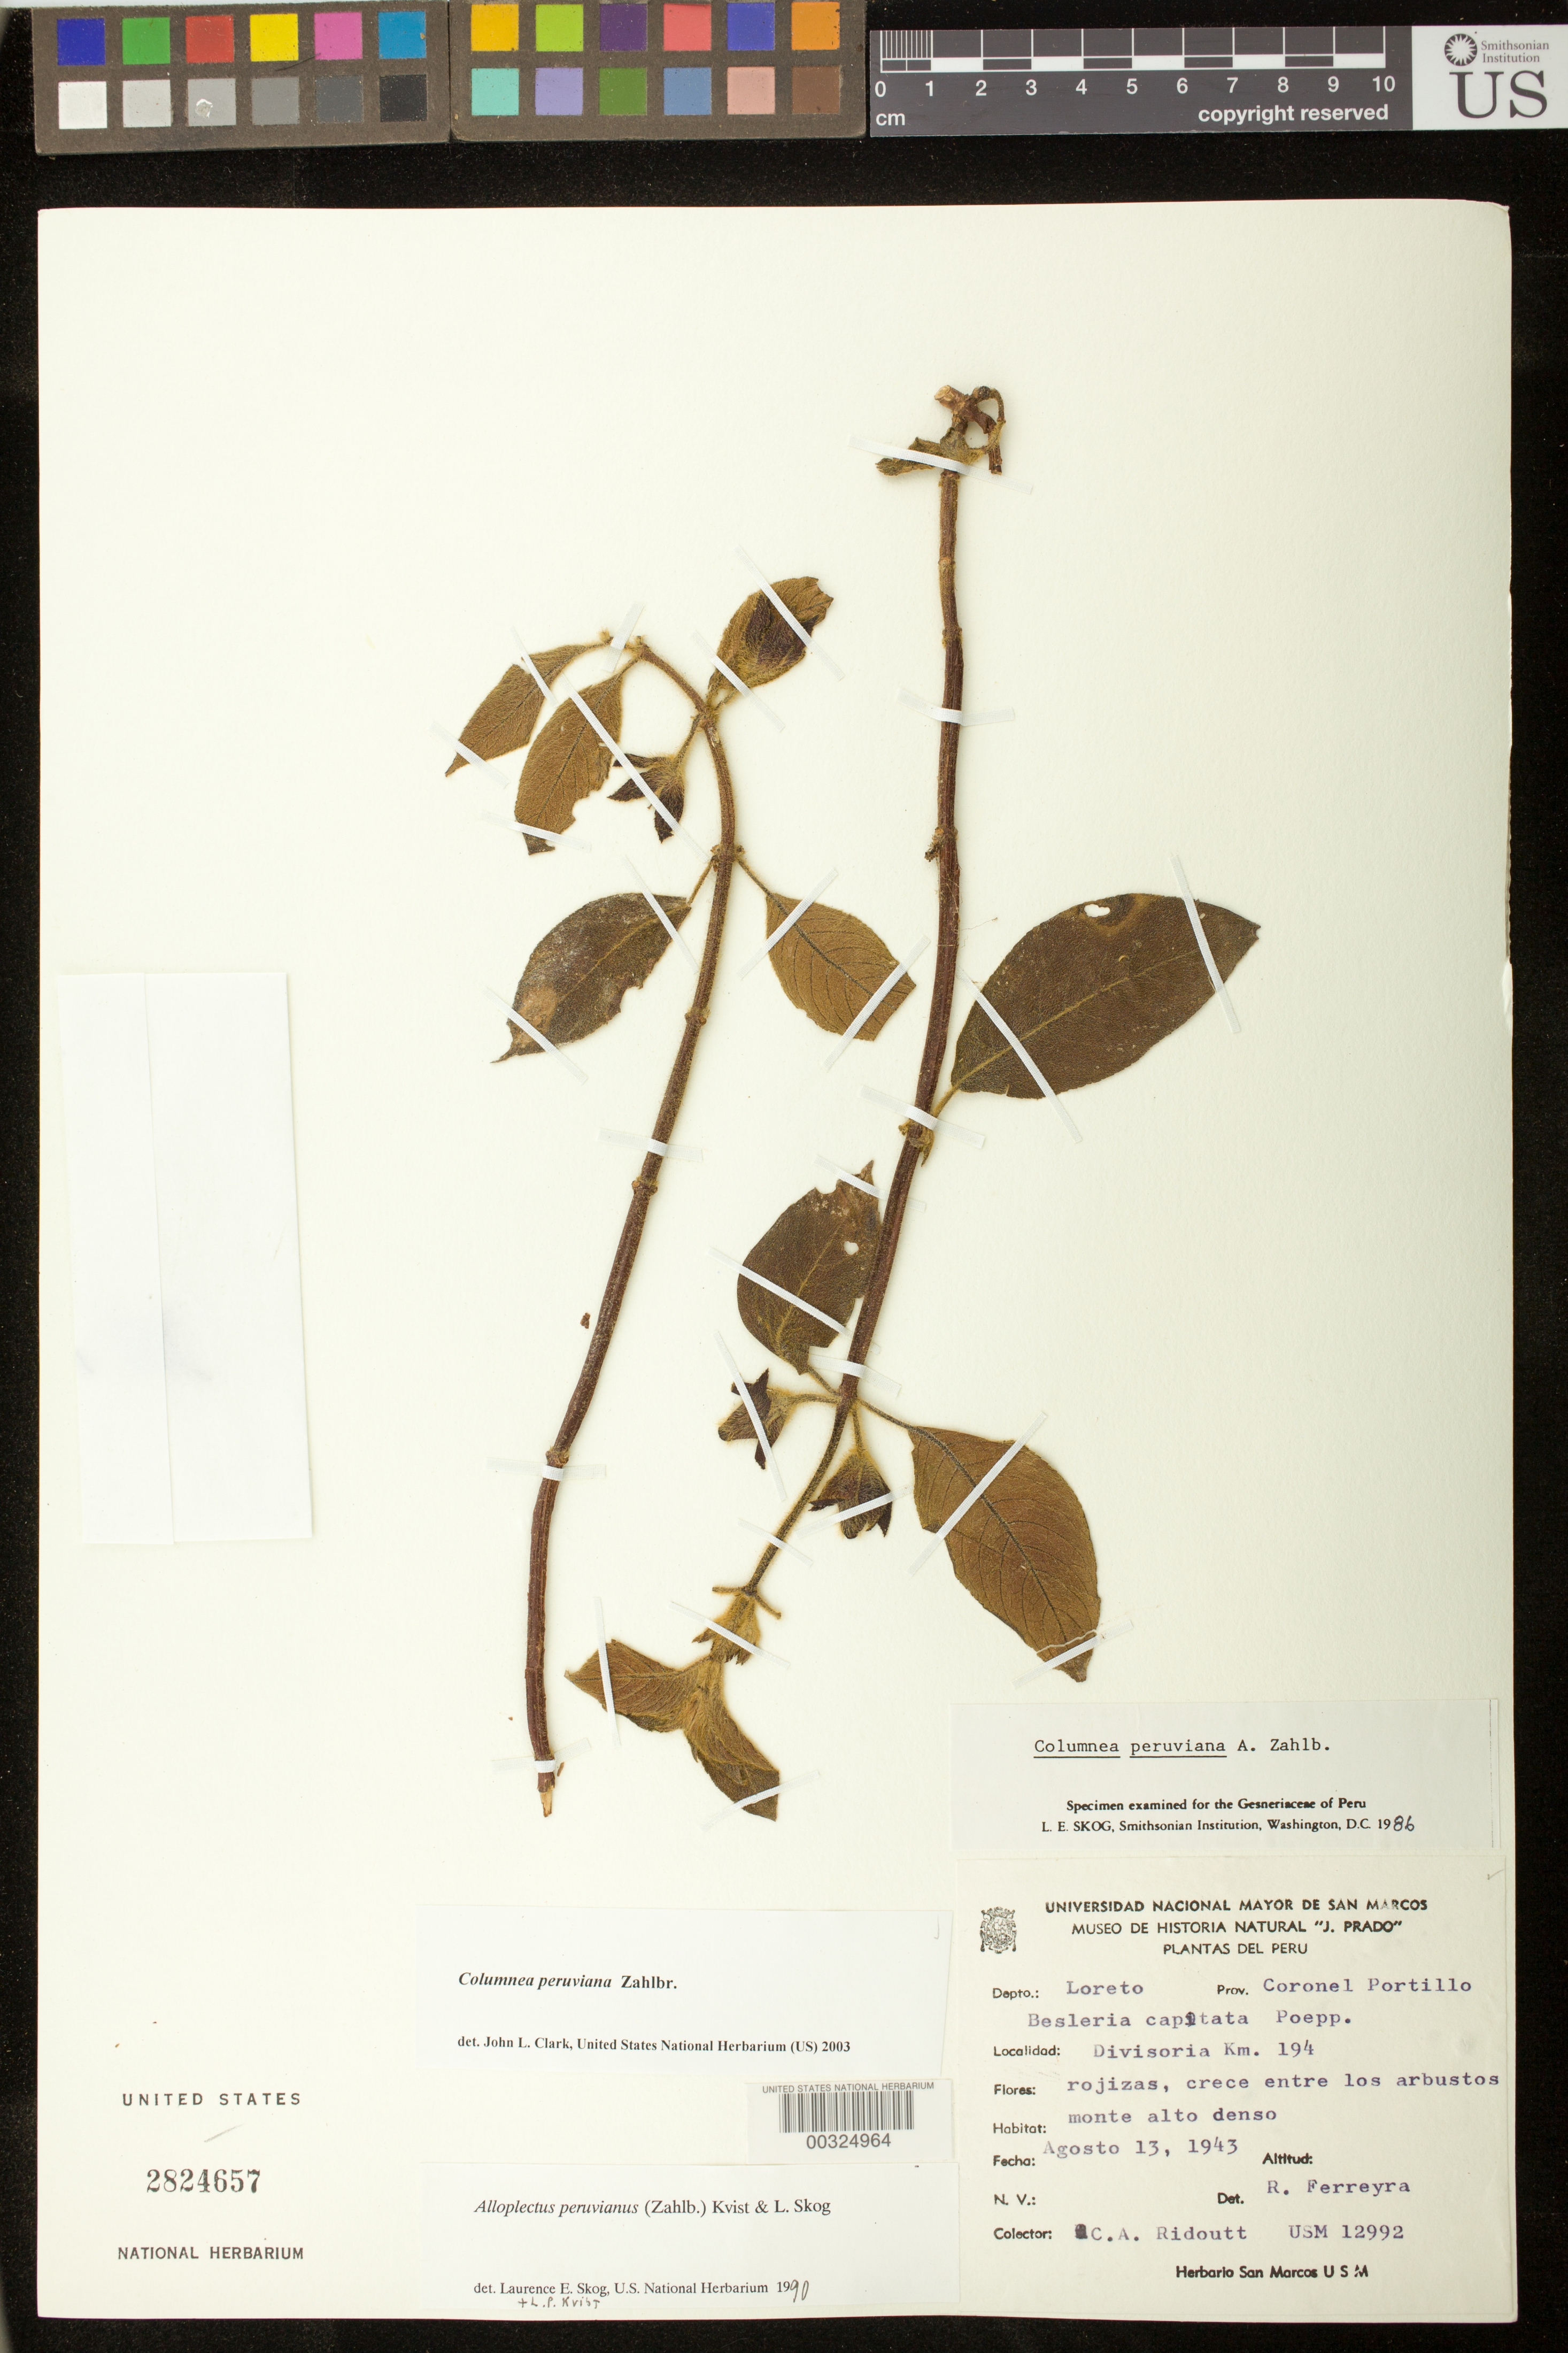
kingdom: Plantae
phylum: Tracheophyta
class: Magnoliopsida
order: Lamiales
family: Gesneriaceae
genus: Columnea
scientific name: Columnea peruviana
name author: Zahlbr.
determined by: Clark, J. L., (SEL), The Marie Selby Botanical Garden (UNITED STATES)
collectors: C. Ridoutt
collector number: USM 12992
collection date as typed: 13 Aug 1943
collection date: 1943-08-13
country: Peru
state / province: Loreto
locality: Prov. Coronel Portillo; Divisoria km 194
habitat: Monte alto denso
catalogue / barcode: US 2824657